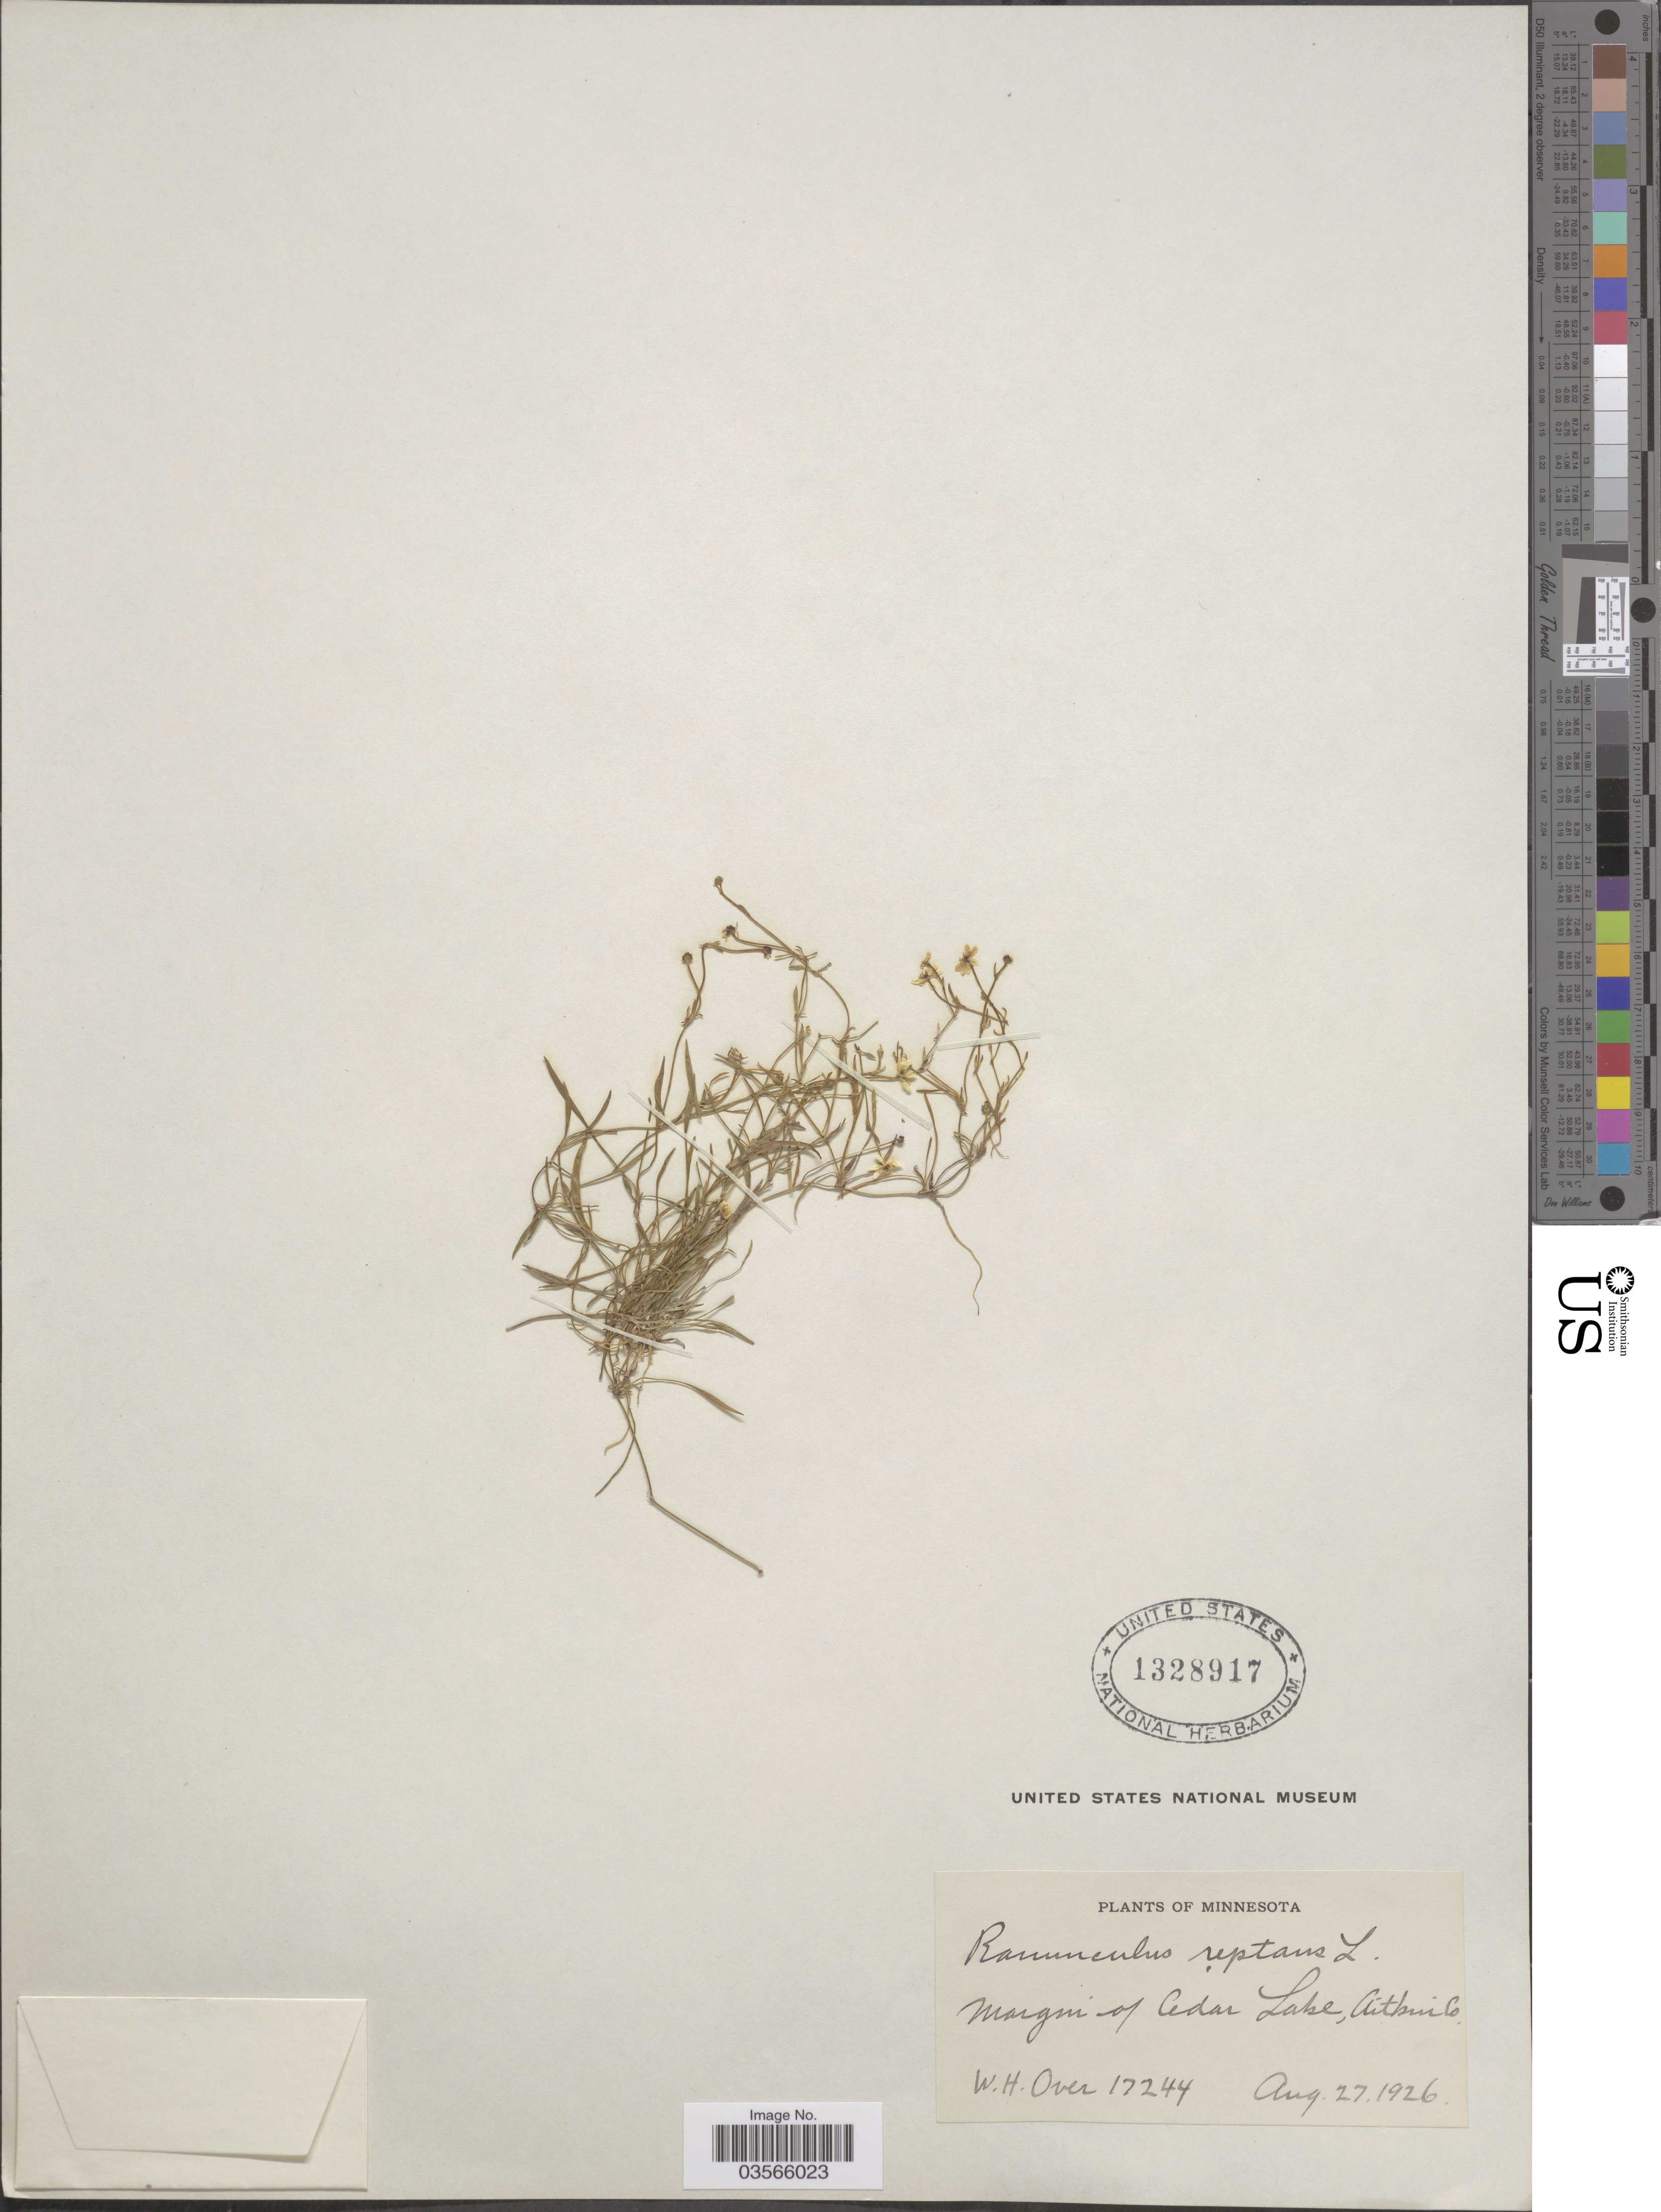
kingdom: Plantae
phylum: Tracheophyta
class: Magnoliopsida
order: Ranunculales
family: Ranunculaceae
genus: Ranunculus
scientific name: Ranunculus flammula var. filiformis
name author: (Michx.) Hook.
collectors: W. Over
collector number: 17244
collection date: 1926-08-27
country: United States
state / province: Minnesota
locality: Margin of Cedar Lake, Aitkin Co.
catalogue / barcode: US 1328917